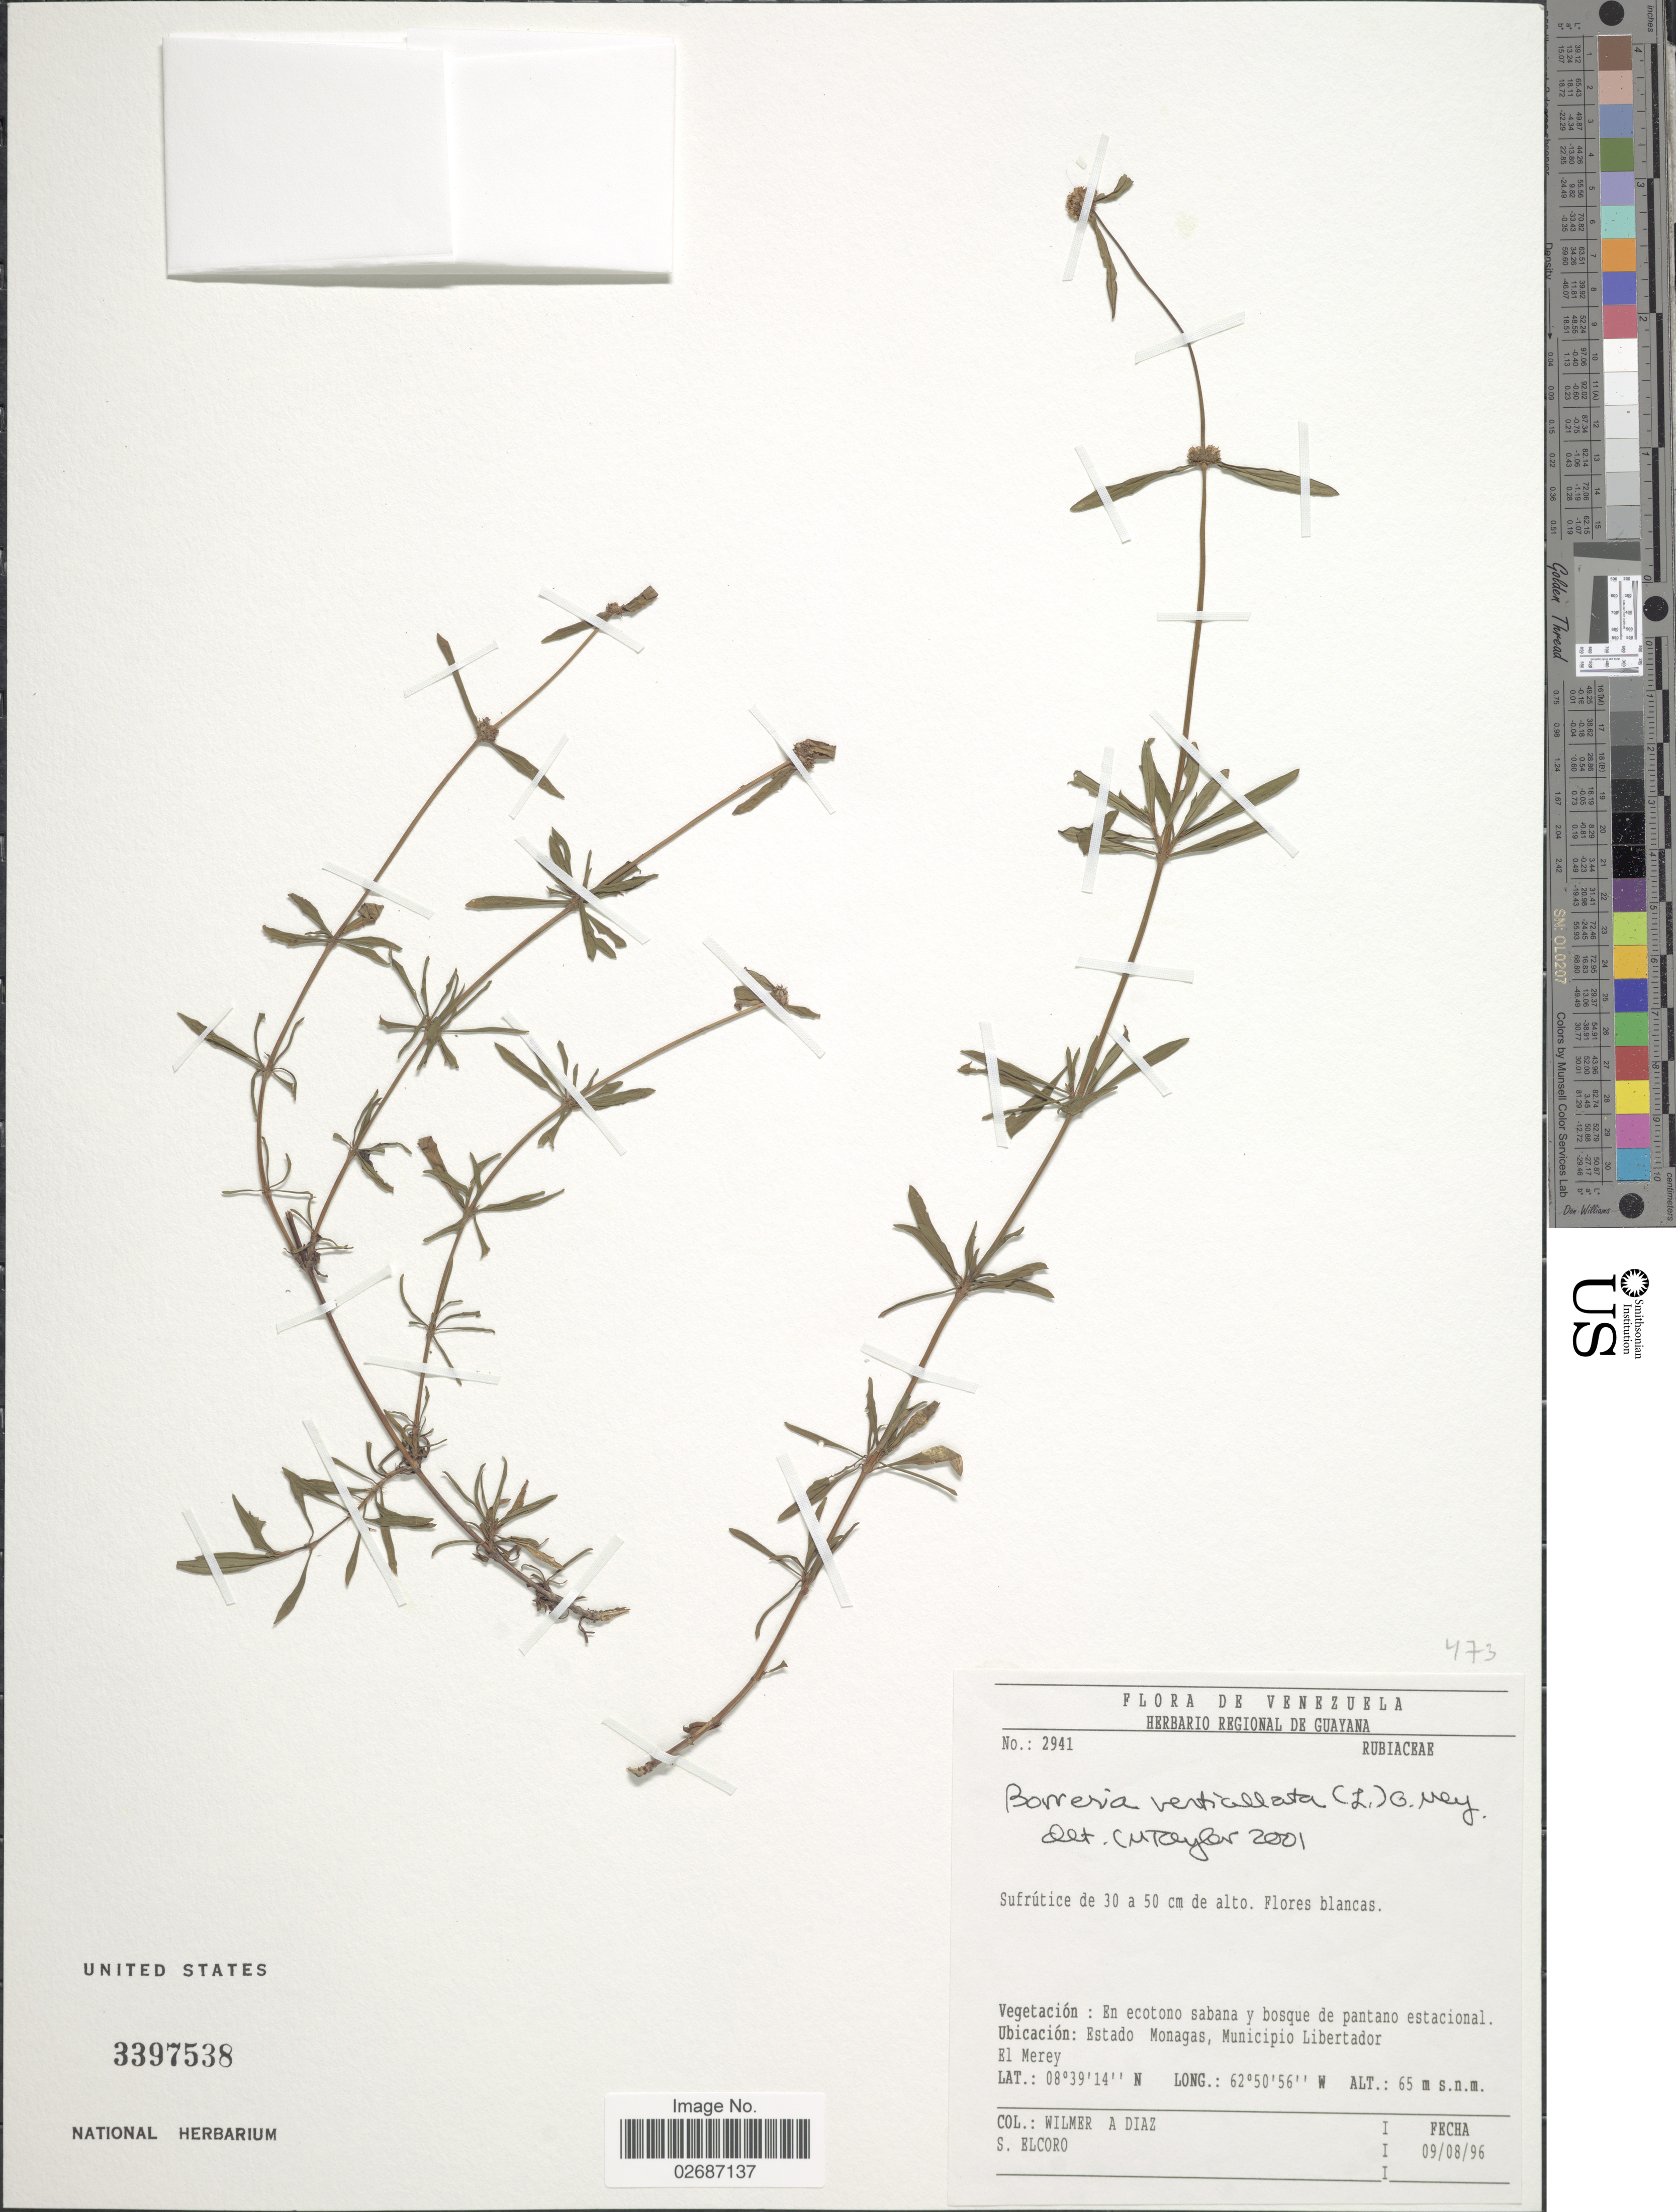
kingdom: Plantae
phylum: Tracheophyta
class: Magnoliopsida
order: Gentianales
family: Rubiaceae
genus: Borreria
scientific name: Borreria verticillata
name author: (L.) G. Mey.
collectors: W. Díaz P. & S. Elcoro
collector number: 2941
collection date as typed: Transcribed d/m/y: 9/8/96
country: Venezuela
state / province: Monagas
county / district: Libertador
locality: Municipio Libertador, El Merey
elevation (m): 65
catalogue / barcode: US 3397538